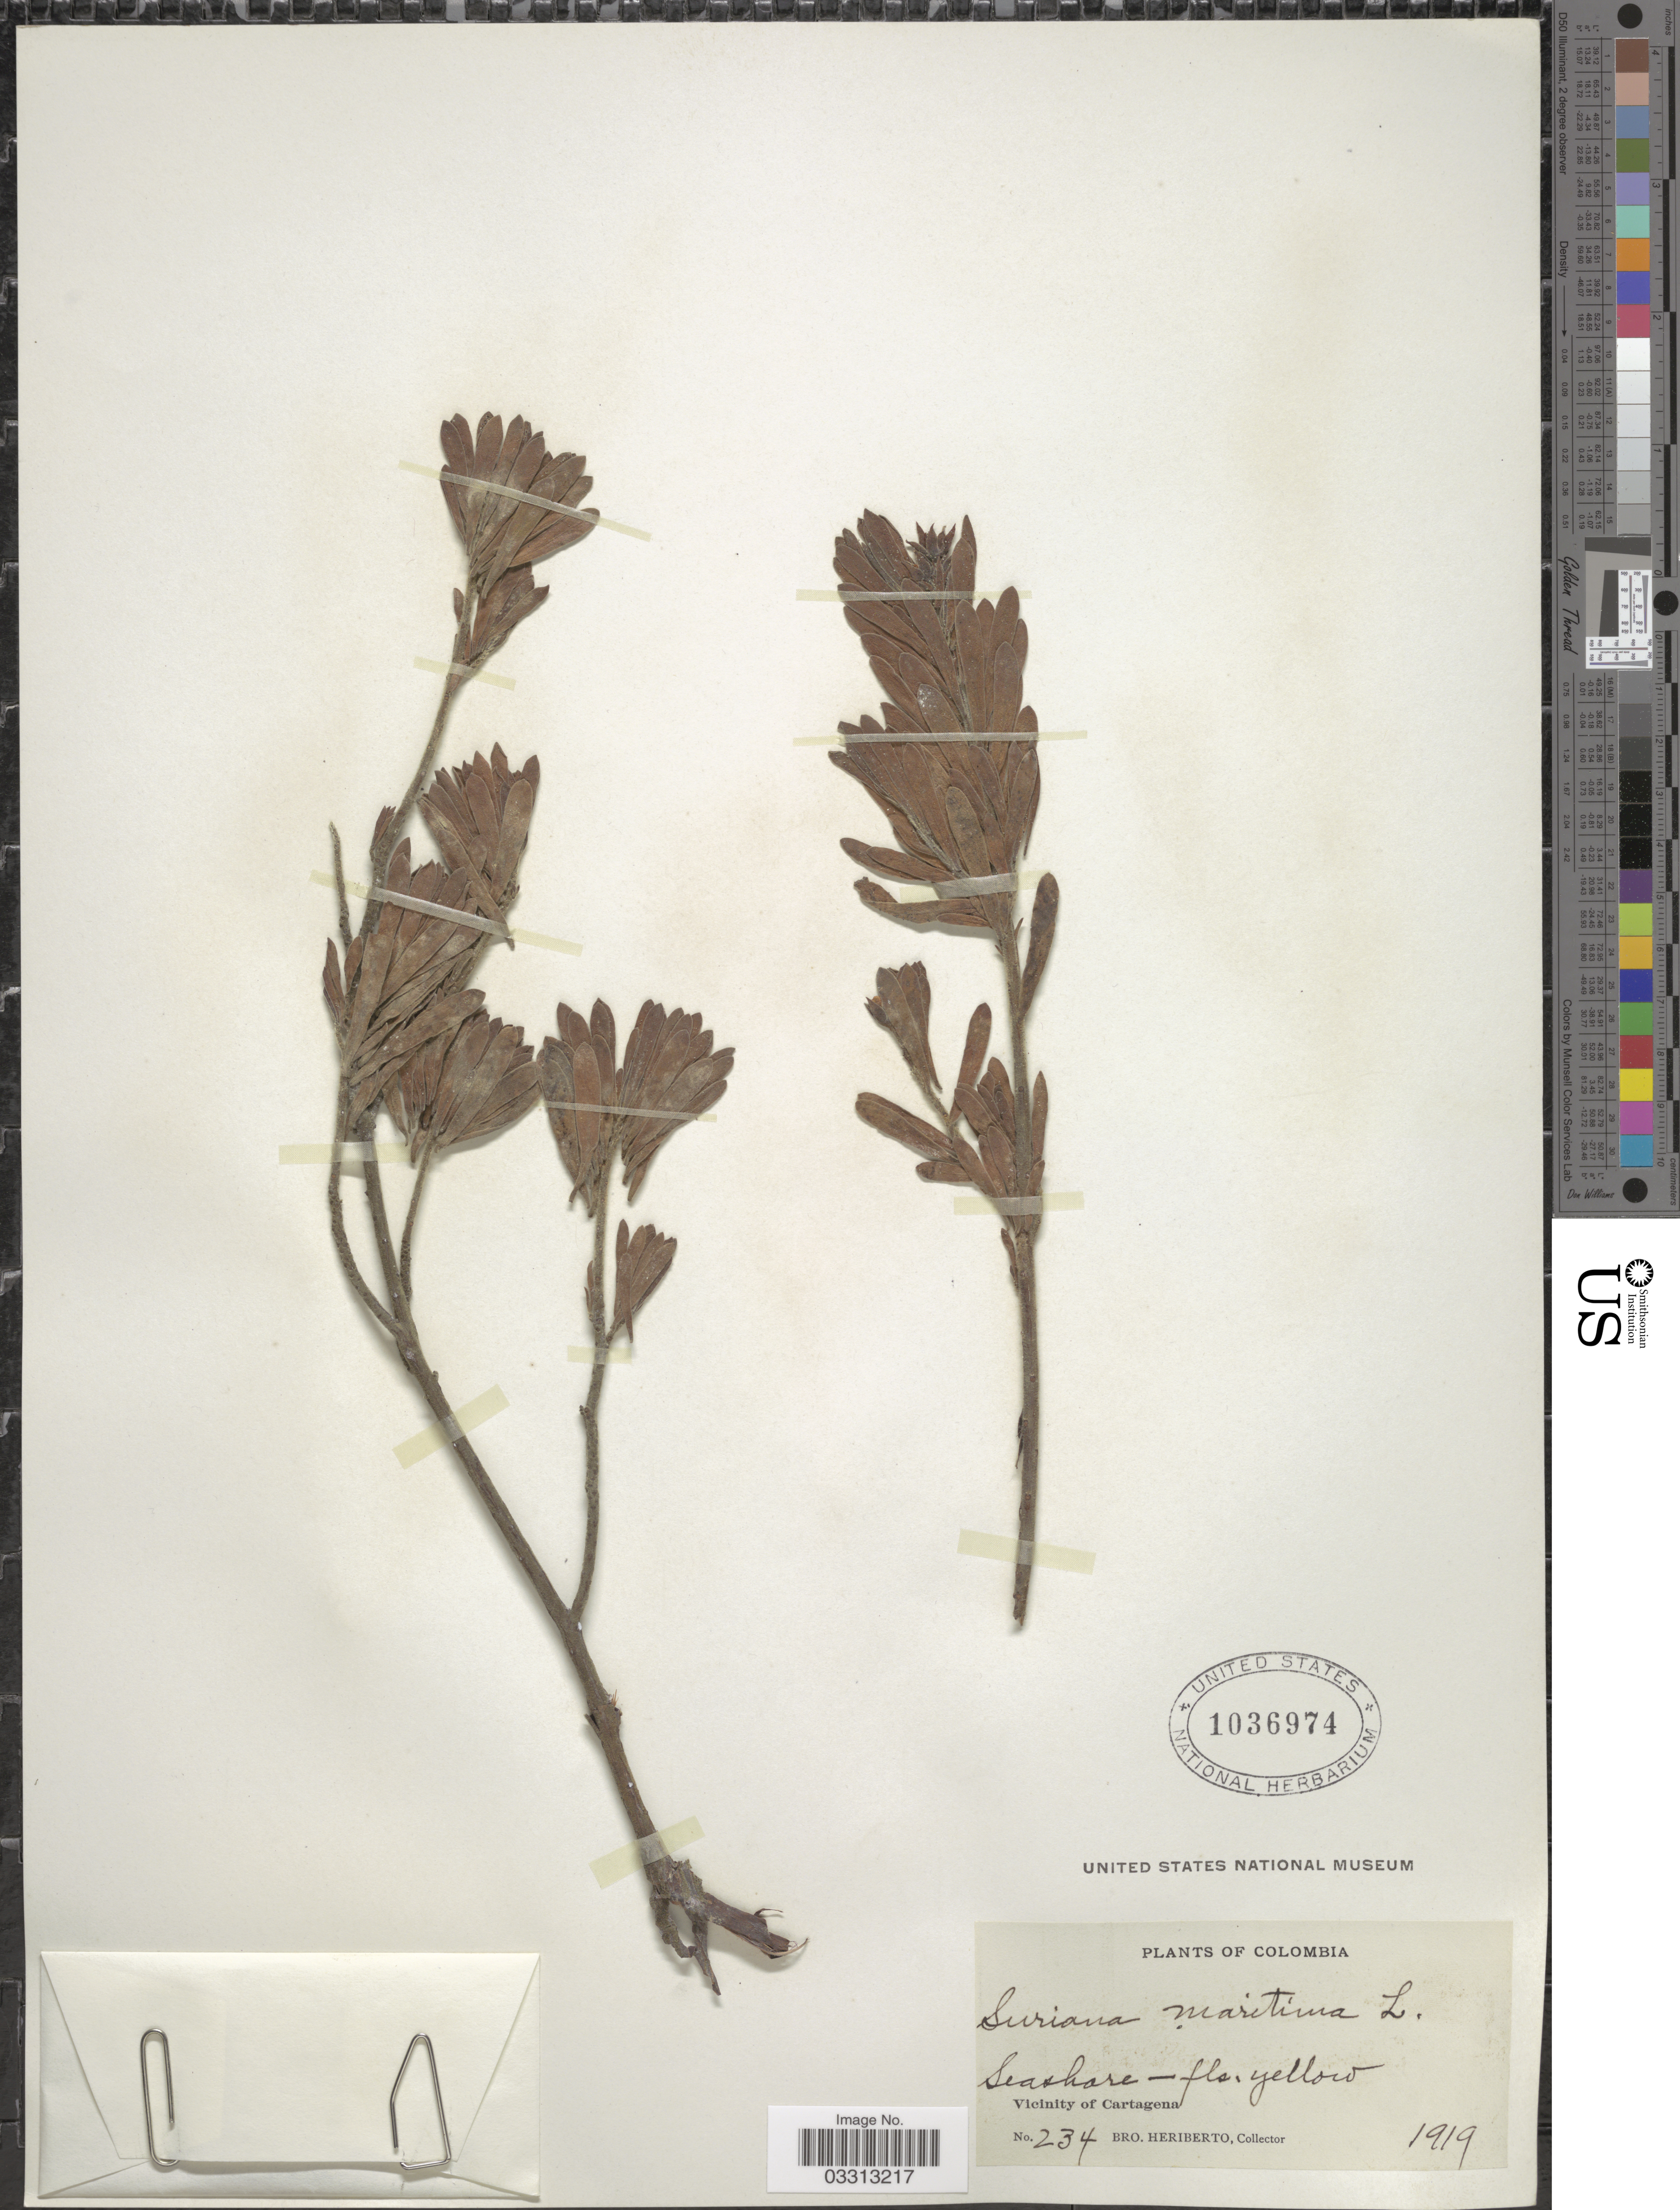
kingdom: Plantae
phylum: Tracheophyta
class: Magnoliopsida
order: Fabales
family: Surianaceae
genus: Suriana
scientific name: Suriana maritima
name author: L.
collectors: B. Heriberto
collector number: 234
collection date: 1919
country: Colombia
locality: Vicinity of Cartagena.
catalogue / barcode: US 1036974